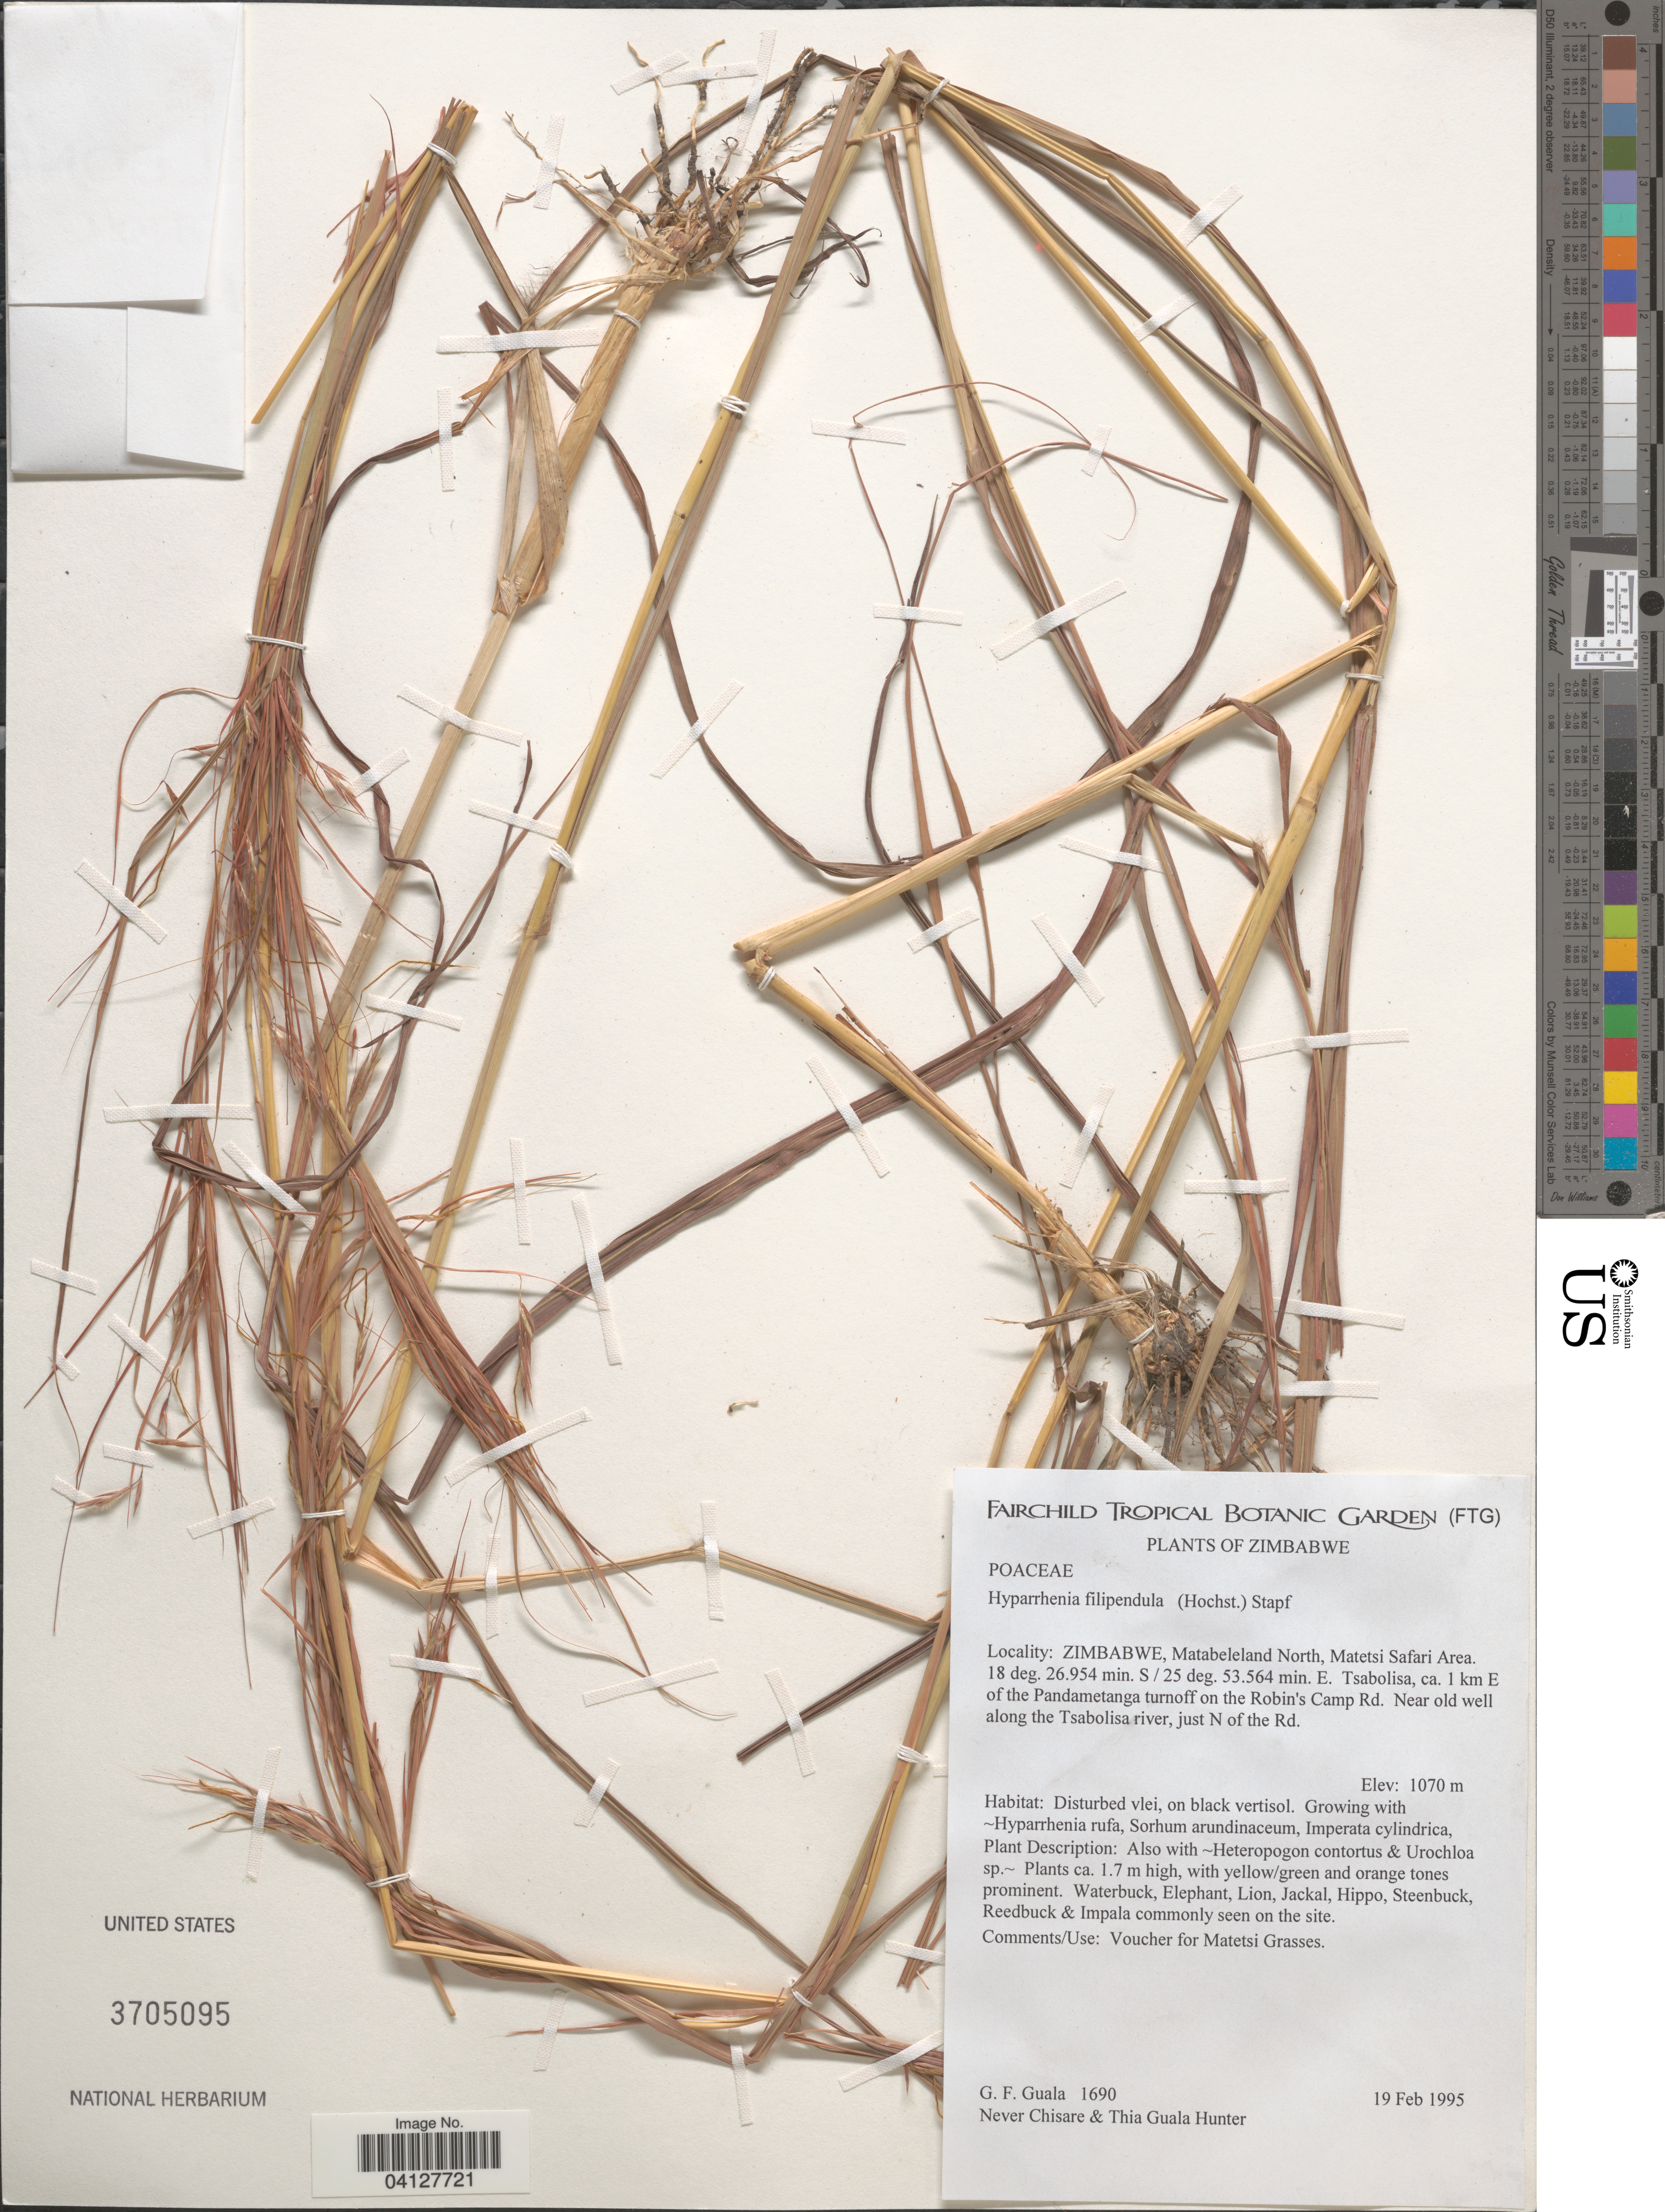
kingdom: Plantae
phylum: Tracheophyta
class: Liliopsida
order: Poales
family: Poaceae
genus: Hyparrhenia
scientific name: Hyparrhenia filipendula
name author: (Hochr.) Stapf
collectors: G. Guala, N. Chisare & T. Hunter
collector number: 1690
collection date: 1995-02-19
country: Zimbabwe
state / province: Matabeleland North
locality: Matetsi Safari Area. Tsabolisa, ca. 1 km E of the Pandametanga turnoff on the Robin's Camp Rd. Near old well along the Tsabolisa river, just N of the Rd.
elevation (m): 1070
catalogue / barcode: US 3705095